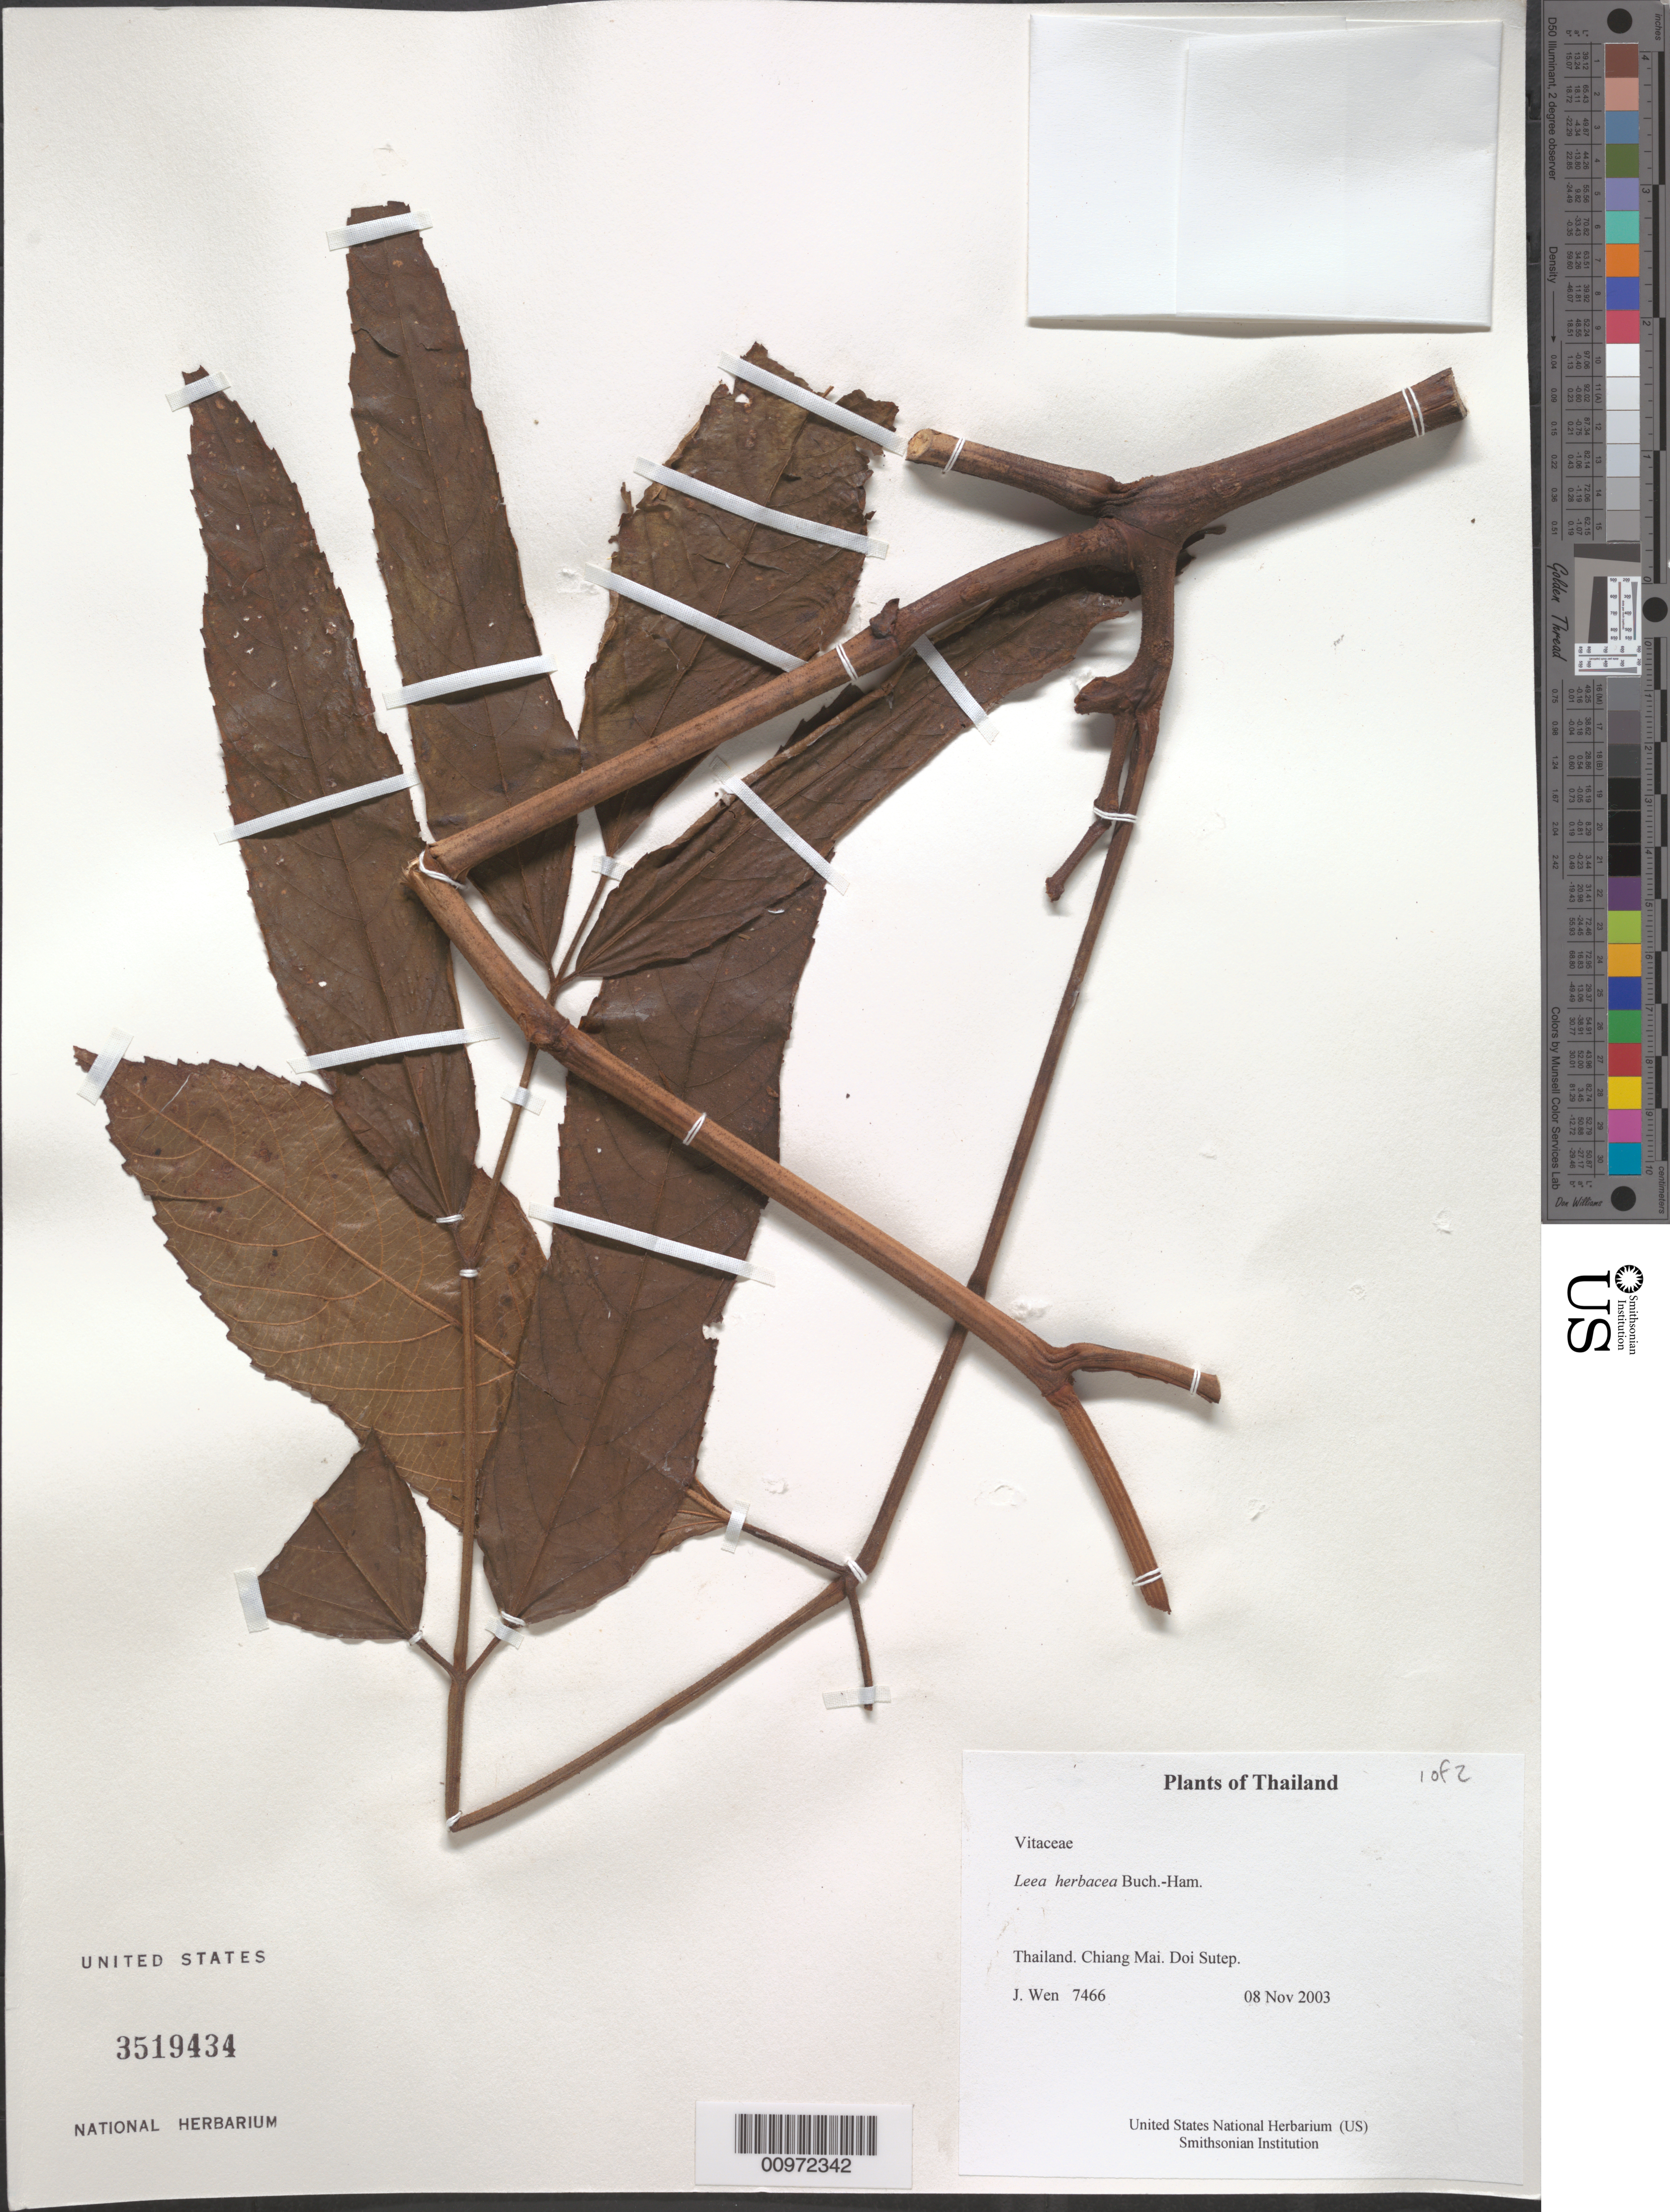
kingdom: Plantae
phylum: Tracheophyta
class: Magnoliopsida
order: Vitales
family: Vitaceae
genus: Leea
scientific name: Leea herbacea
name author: Buch.-Ham.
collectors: J. Wen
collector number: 7466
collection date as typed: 08 Nov 2003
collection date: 2003-11-08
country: Thailand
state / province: Chiang Mai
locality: Doi Sutep.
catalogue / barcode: US 3519434